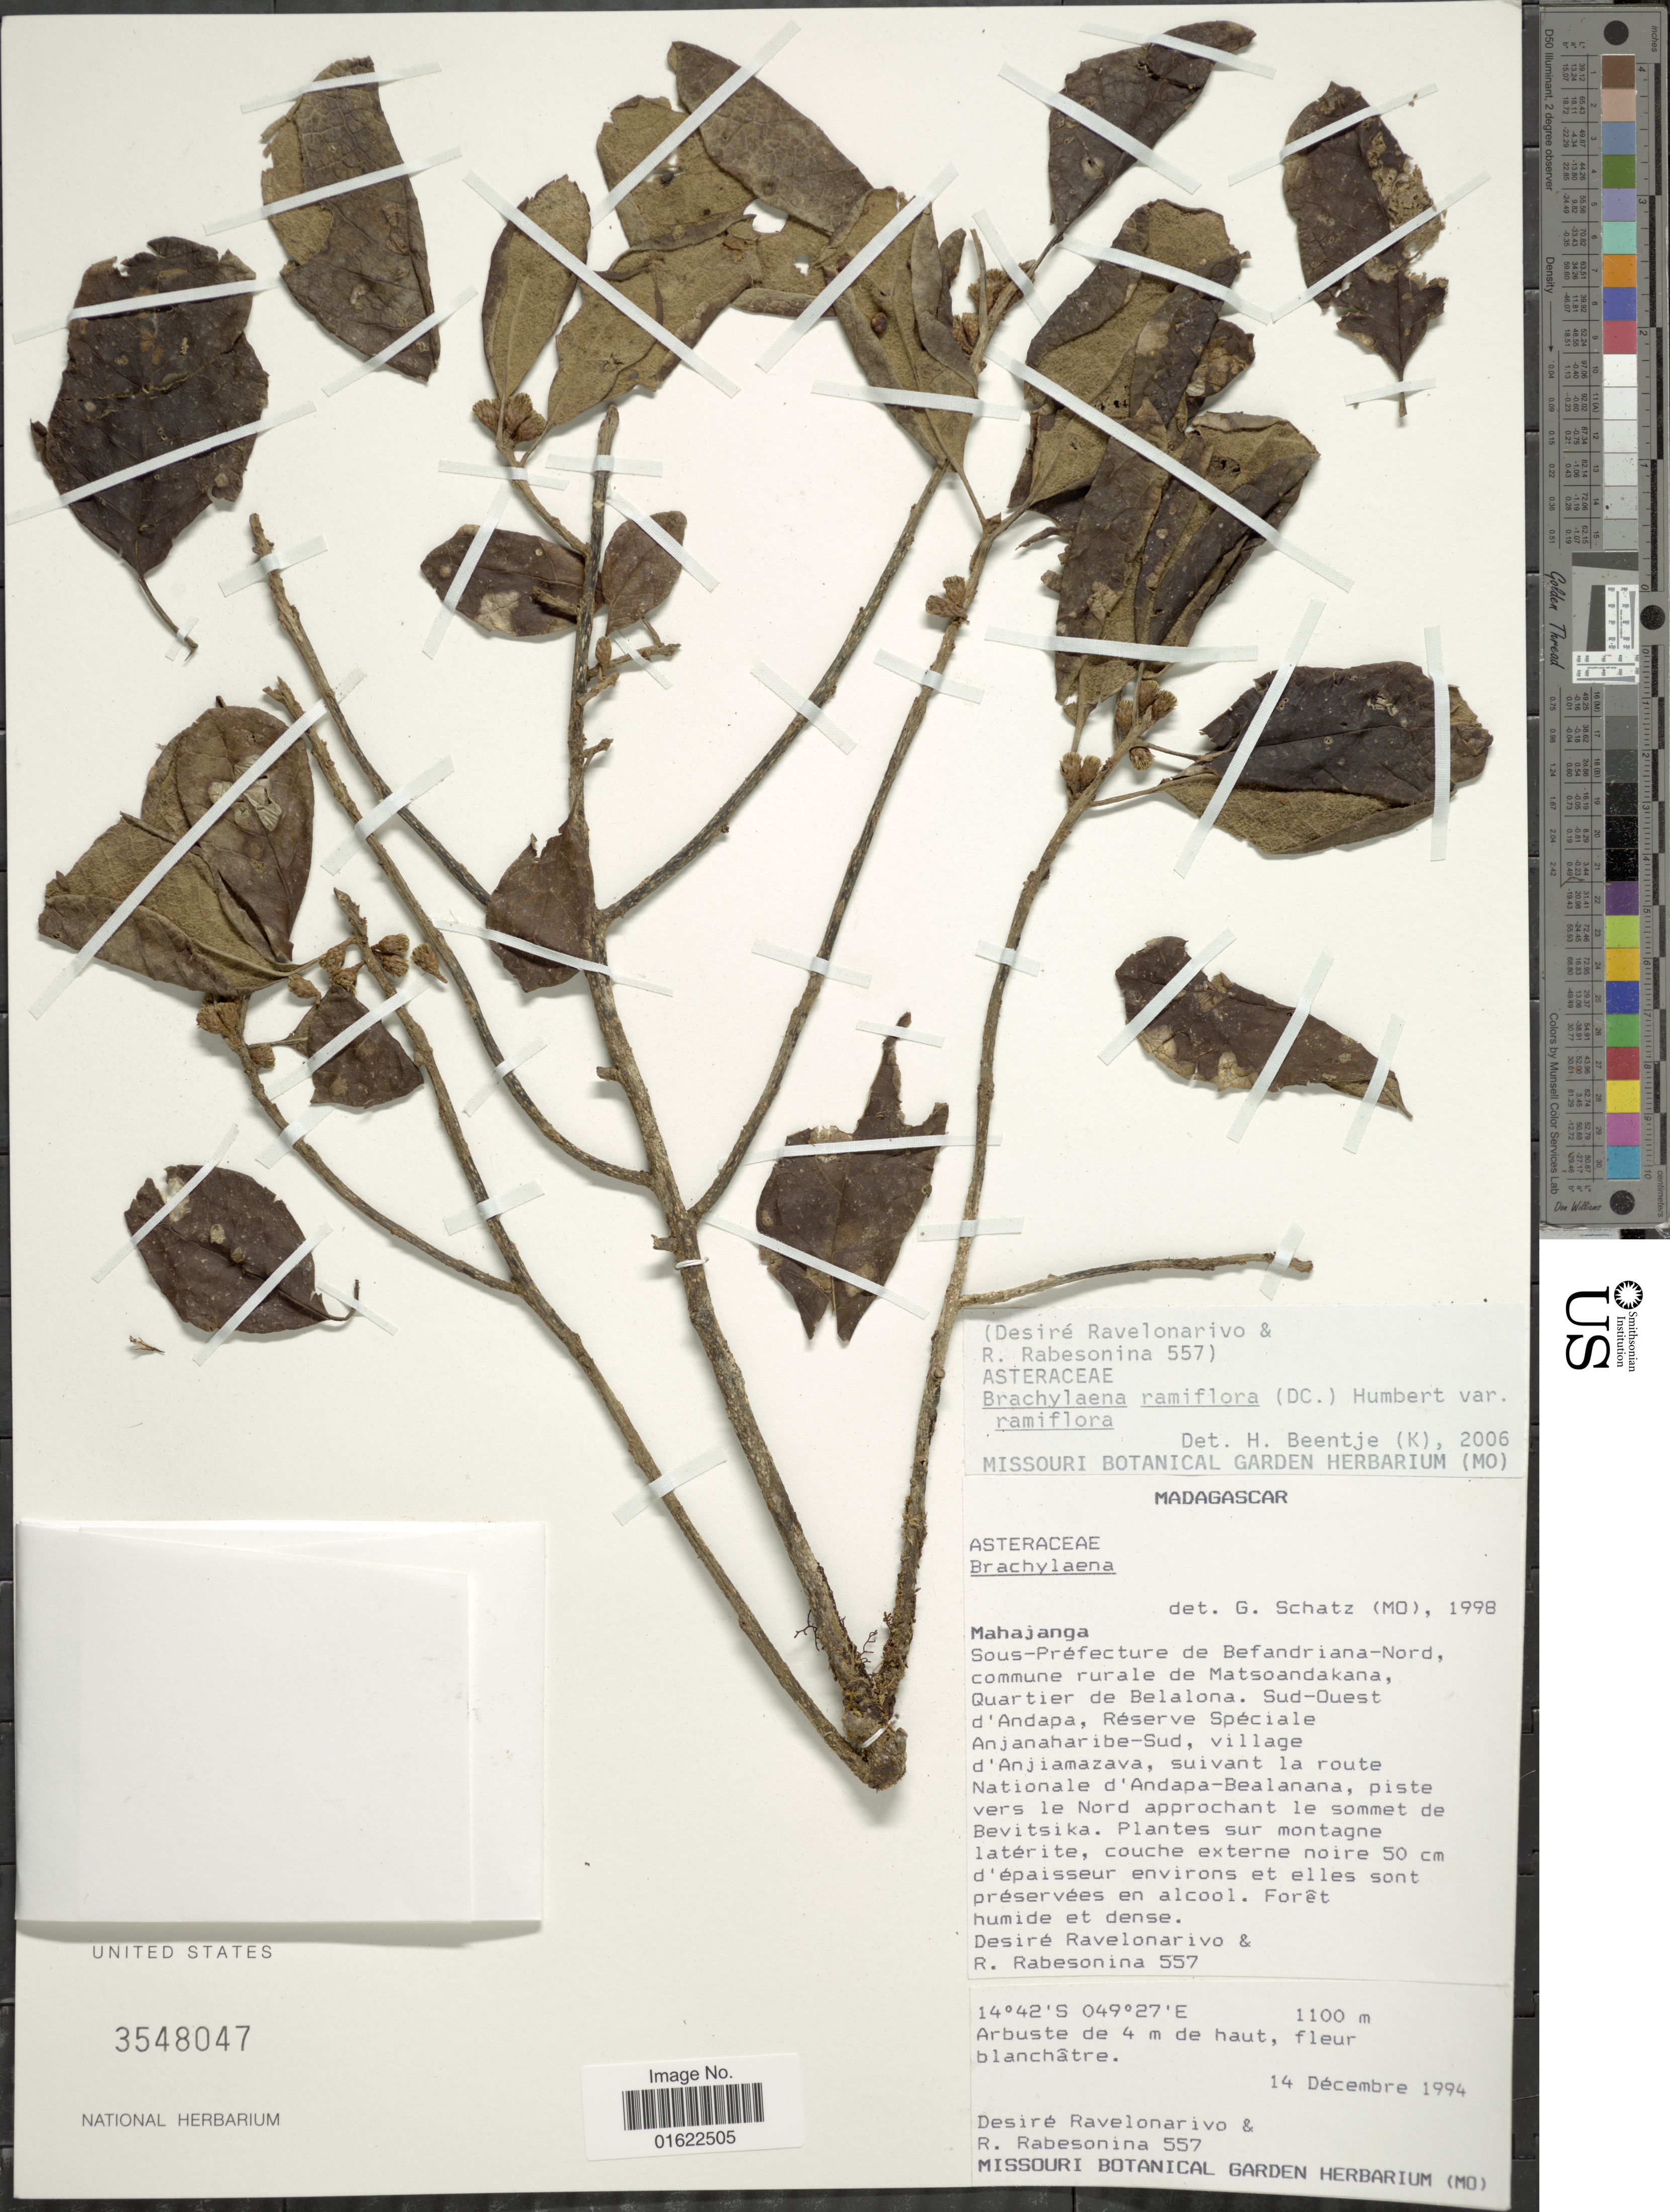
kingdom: Plantae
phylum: Tracheophyta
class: Magnoliopsida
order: Asterales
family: Asteraceae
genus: Brachylaena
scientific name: Brachylaena ramiflora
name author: (DC.) Humbert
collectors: D. Ravelonarivo & R. Rabesonina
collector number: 557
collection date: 1994-12-14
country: Madagascar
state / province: Sava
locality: Sous-Préfecture de Befandriana-Nord, commune rurale de Matsoandakana, Quartier de Belalona, Sud-Ouest d'Andapa, Réserve Spéciale Anajanharibe-Sud, village d'Anjiamazava, suivant la route Nationale d'Andapa-Bealanana, psite vers le Nord approchant le sommet de Bevitsika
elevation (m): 1100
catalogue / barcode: US 3548047